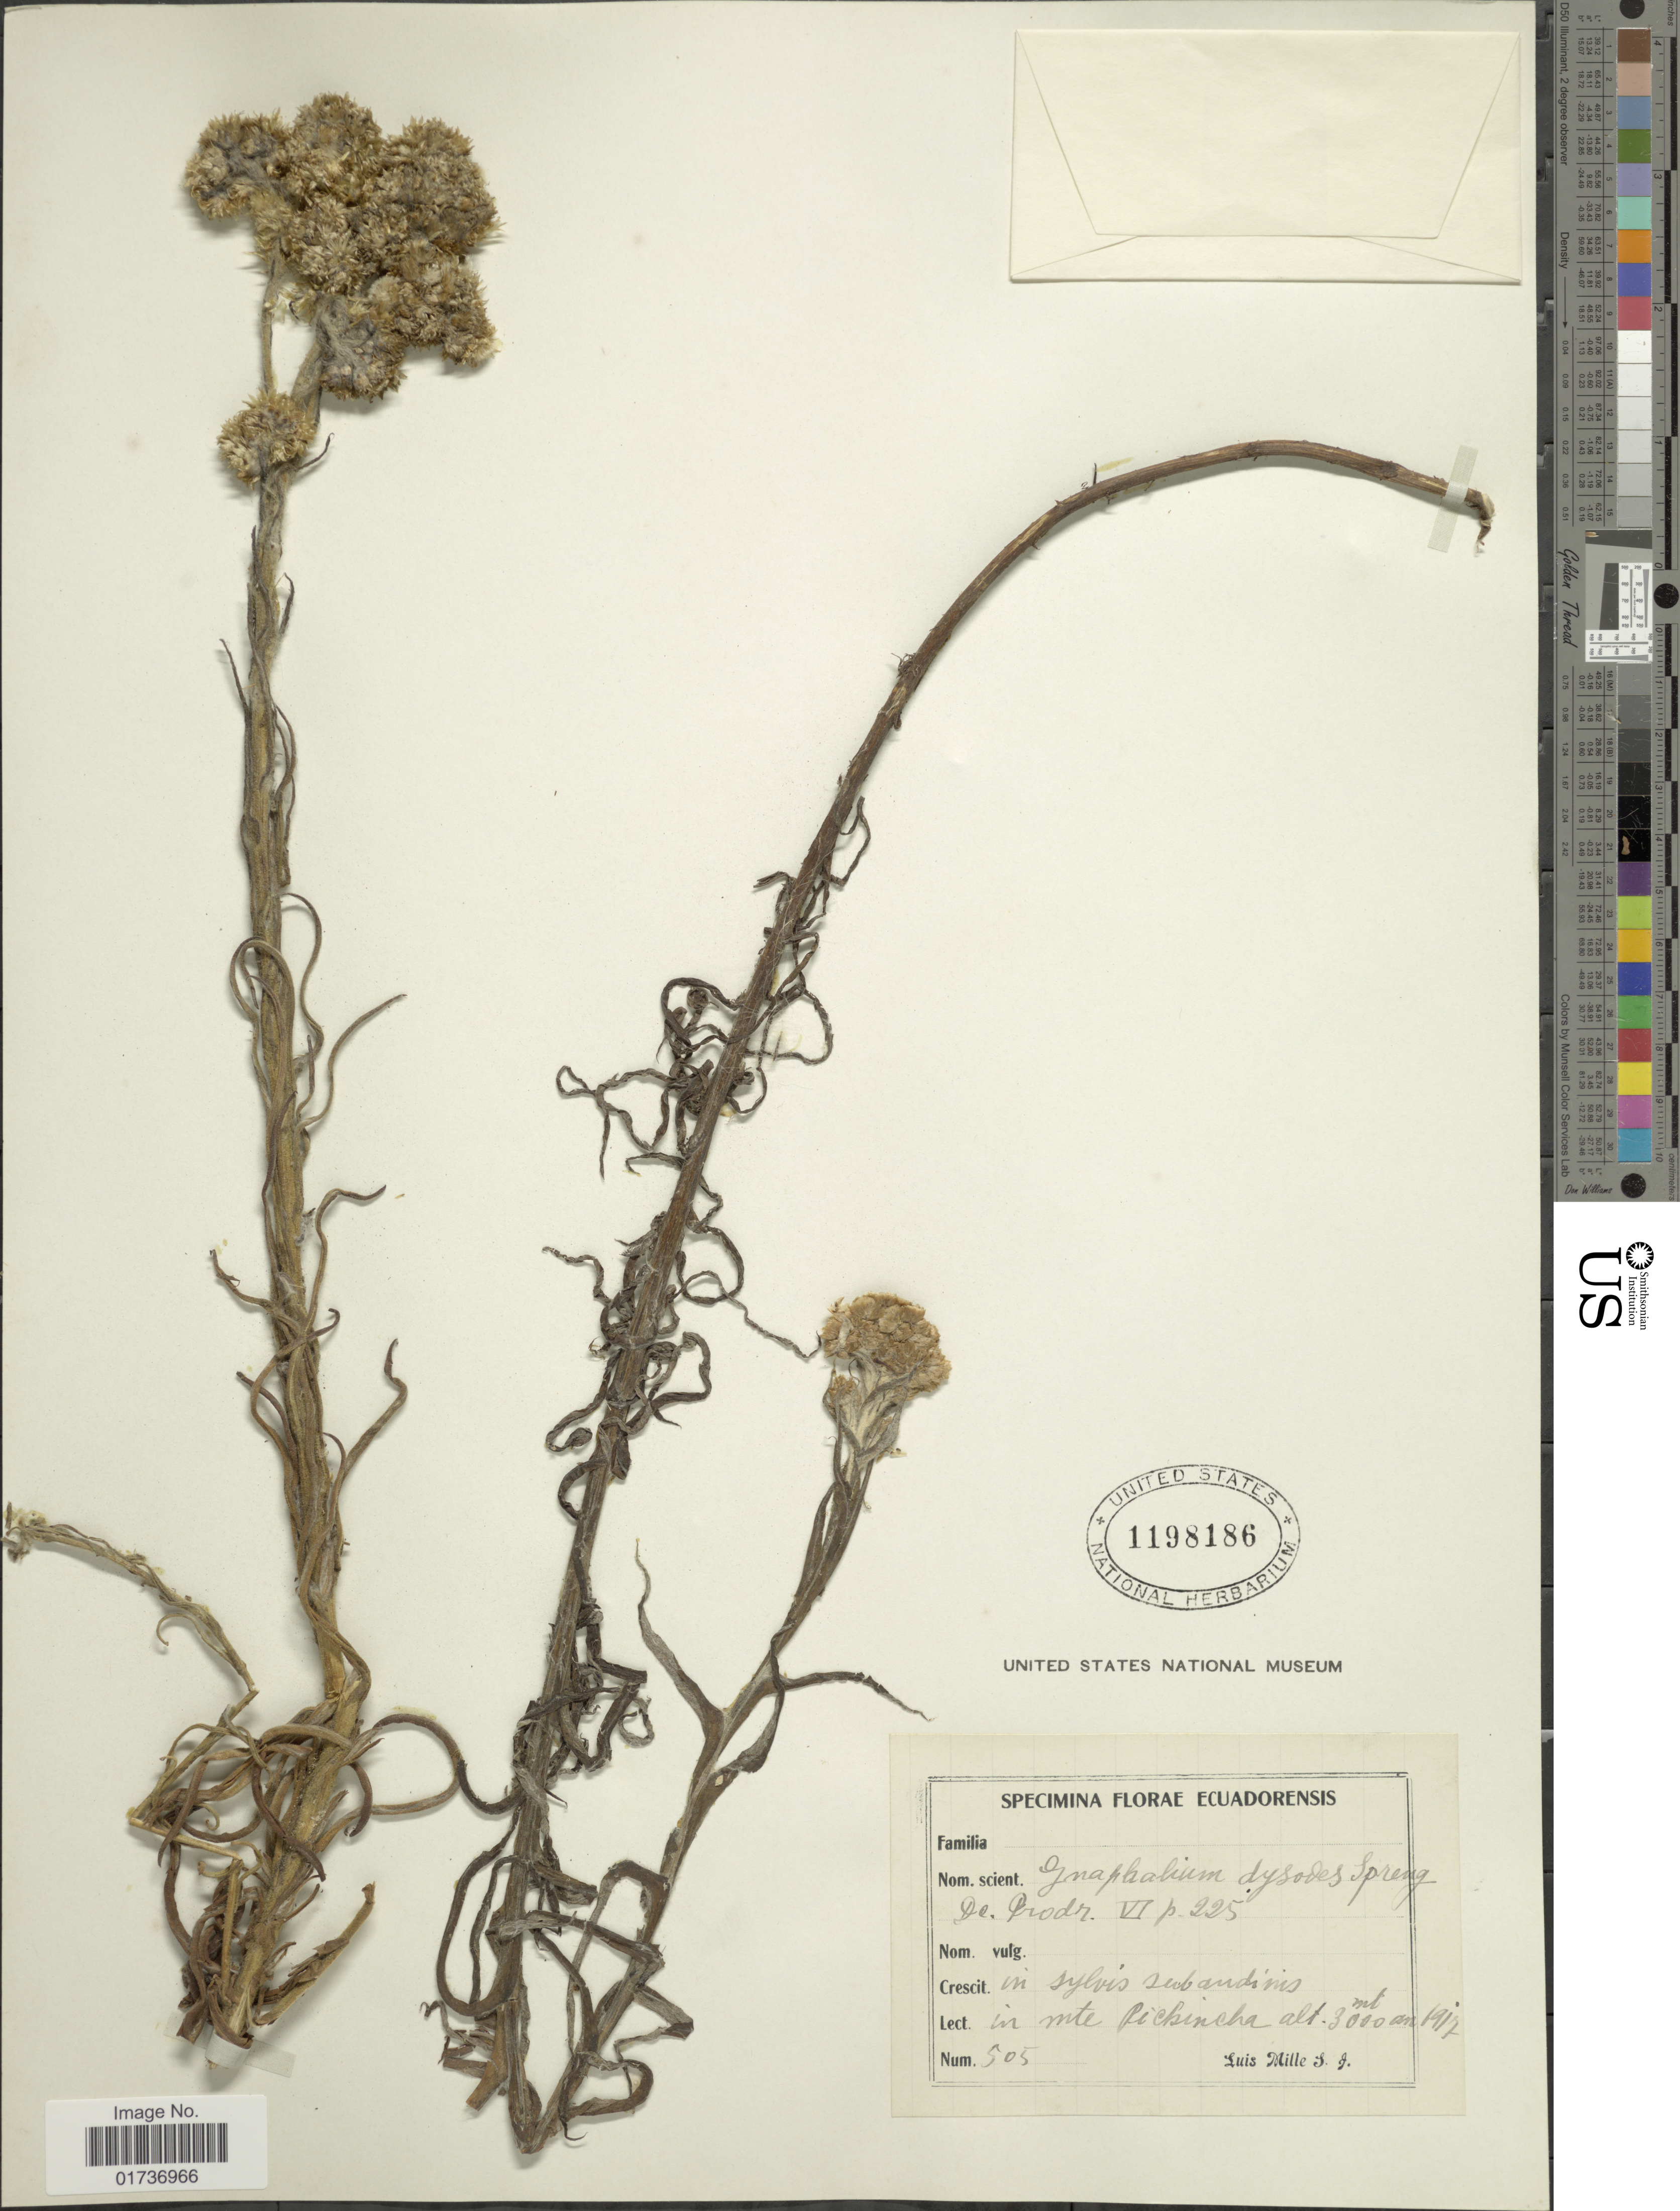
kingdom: Plantae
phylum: Tracheophyta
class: Magnoliopsida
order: Asterales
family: Asteraceae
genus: Gnaphalium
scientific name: Gnaphalium dysodes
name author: Spreng.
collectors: L. Mille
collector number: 505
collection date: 1917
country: Ecuador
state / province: Pichincha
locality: In sylvis subandinis in mts Pichincha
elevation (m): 3000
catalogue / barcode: US 1198186